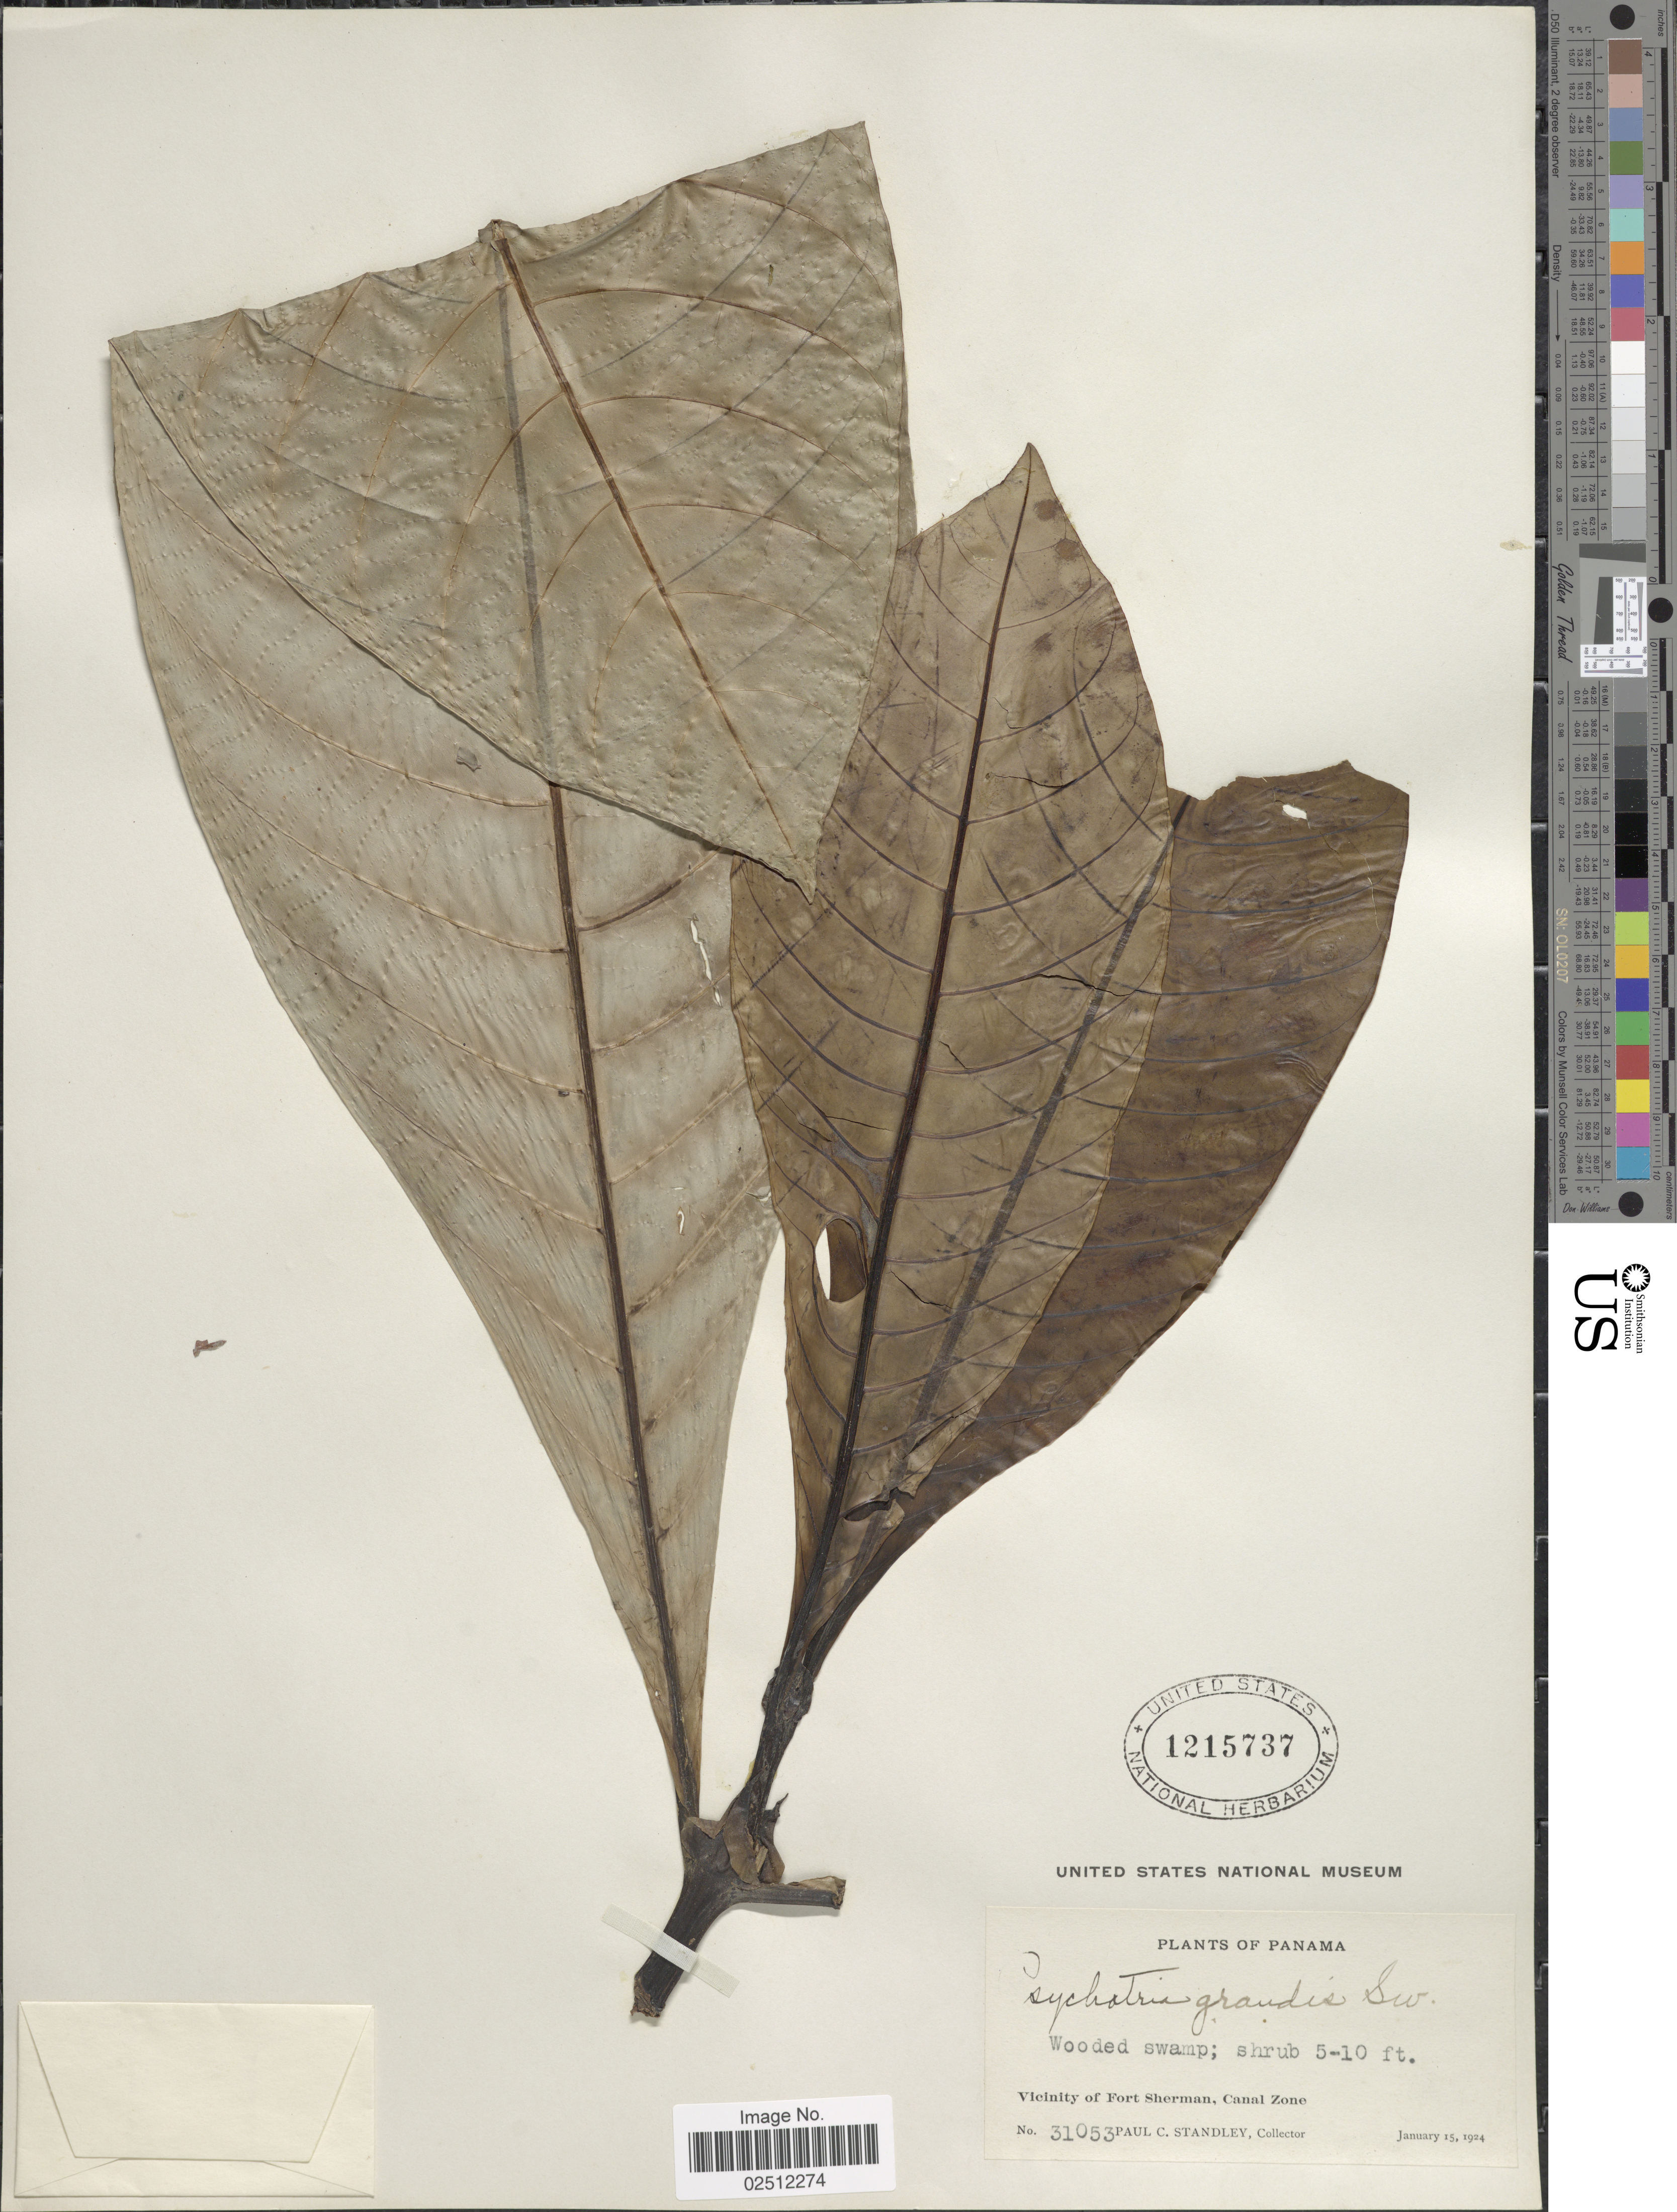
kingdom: Plantae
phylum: Tracheophyta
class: Magnoliopsida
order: Gentianales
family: Rubiaceae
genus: Psychotria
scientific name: Psychotria grandis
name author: Sw.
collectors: P. C. Standley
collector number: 31053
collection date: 1924-01-15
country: Panama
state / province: Colón / Panamá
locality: Wooded swamp, Vicinity of Fort Sherman, Canal Zone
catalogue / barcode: US 1215737